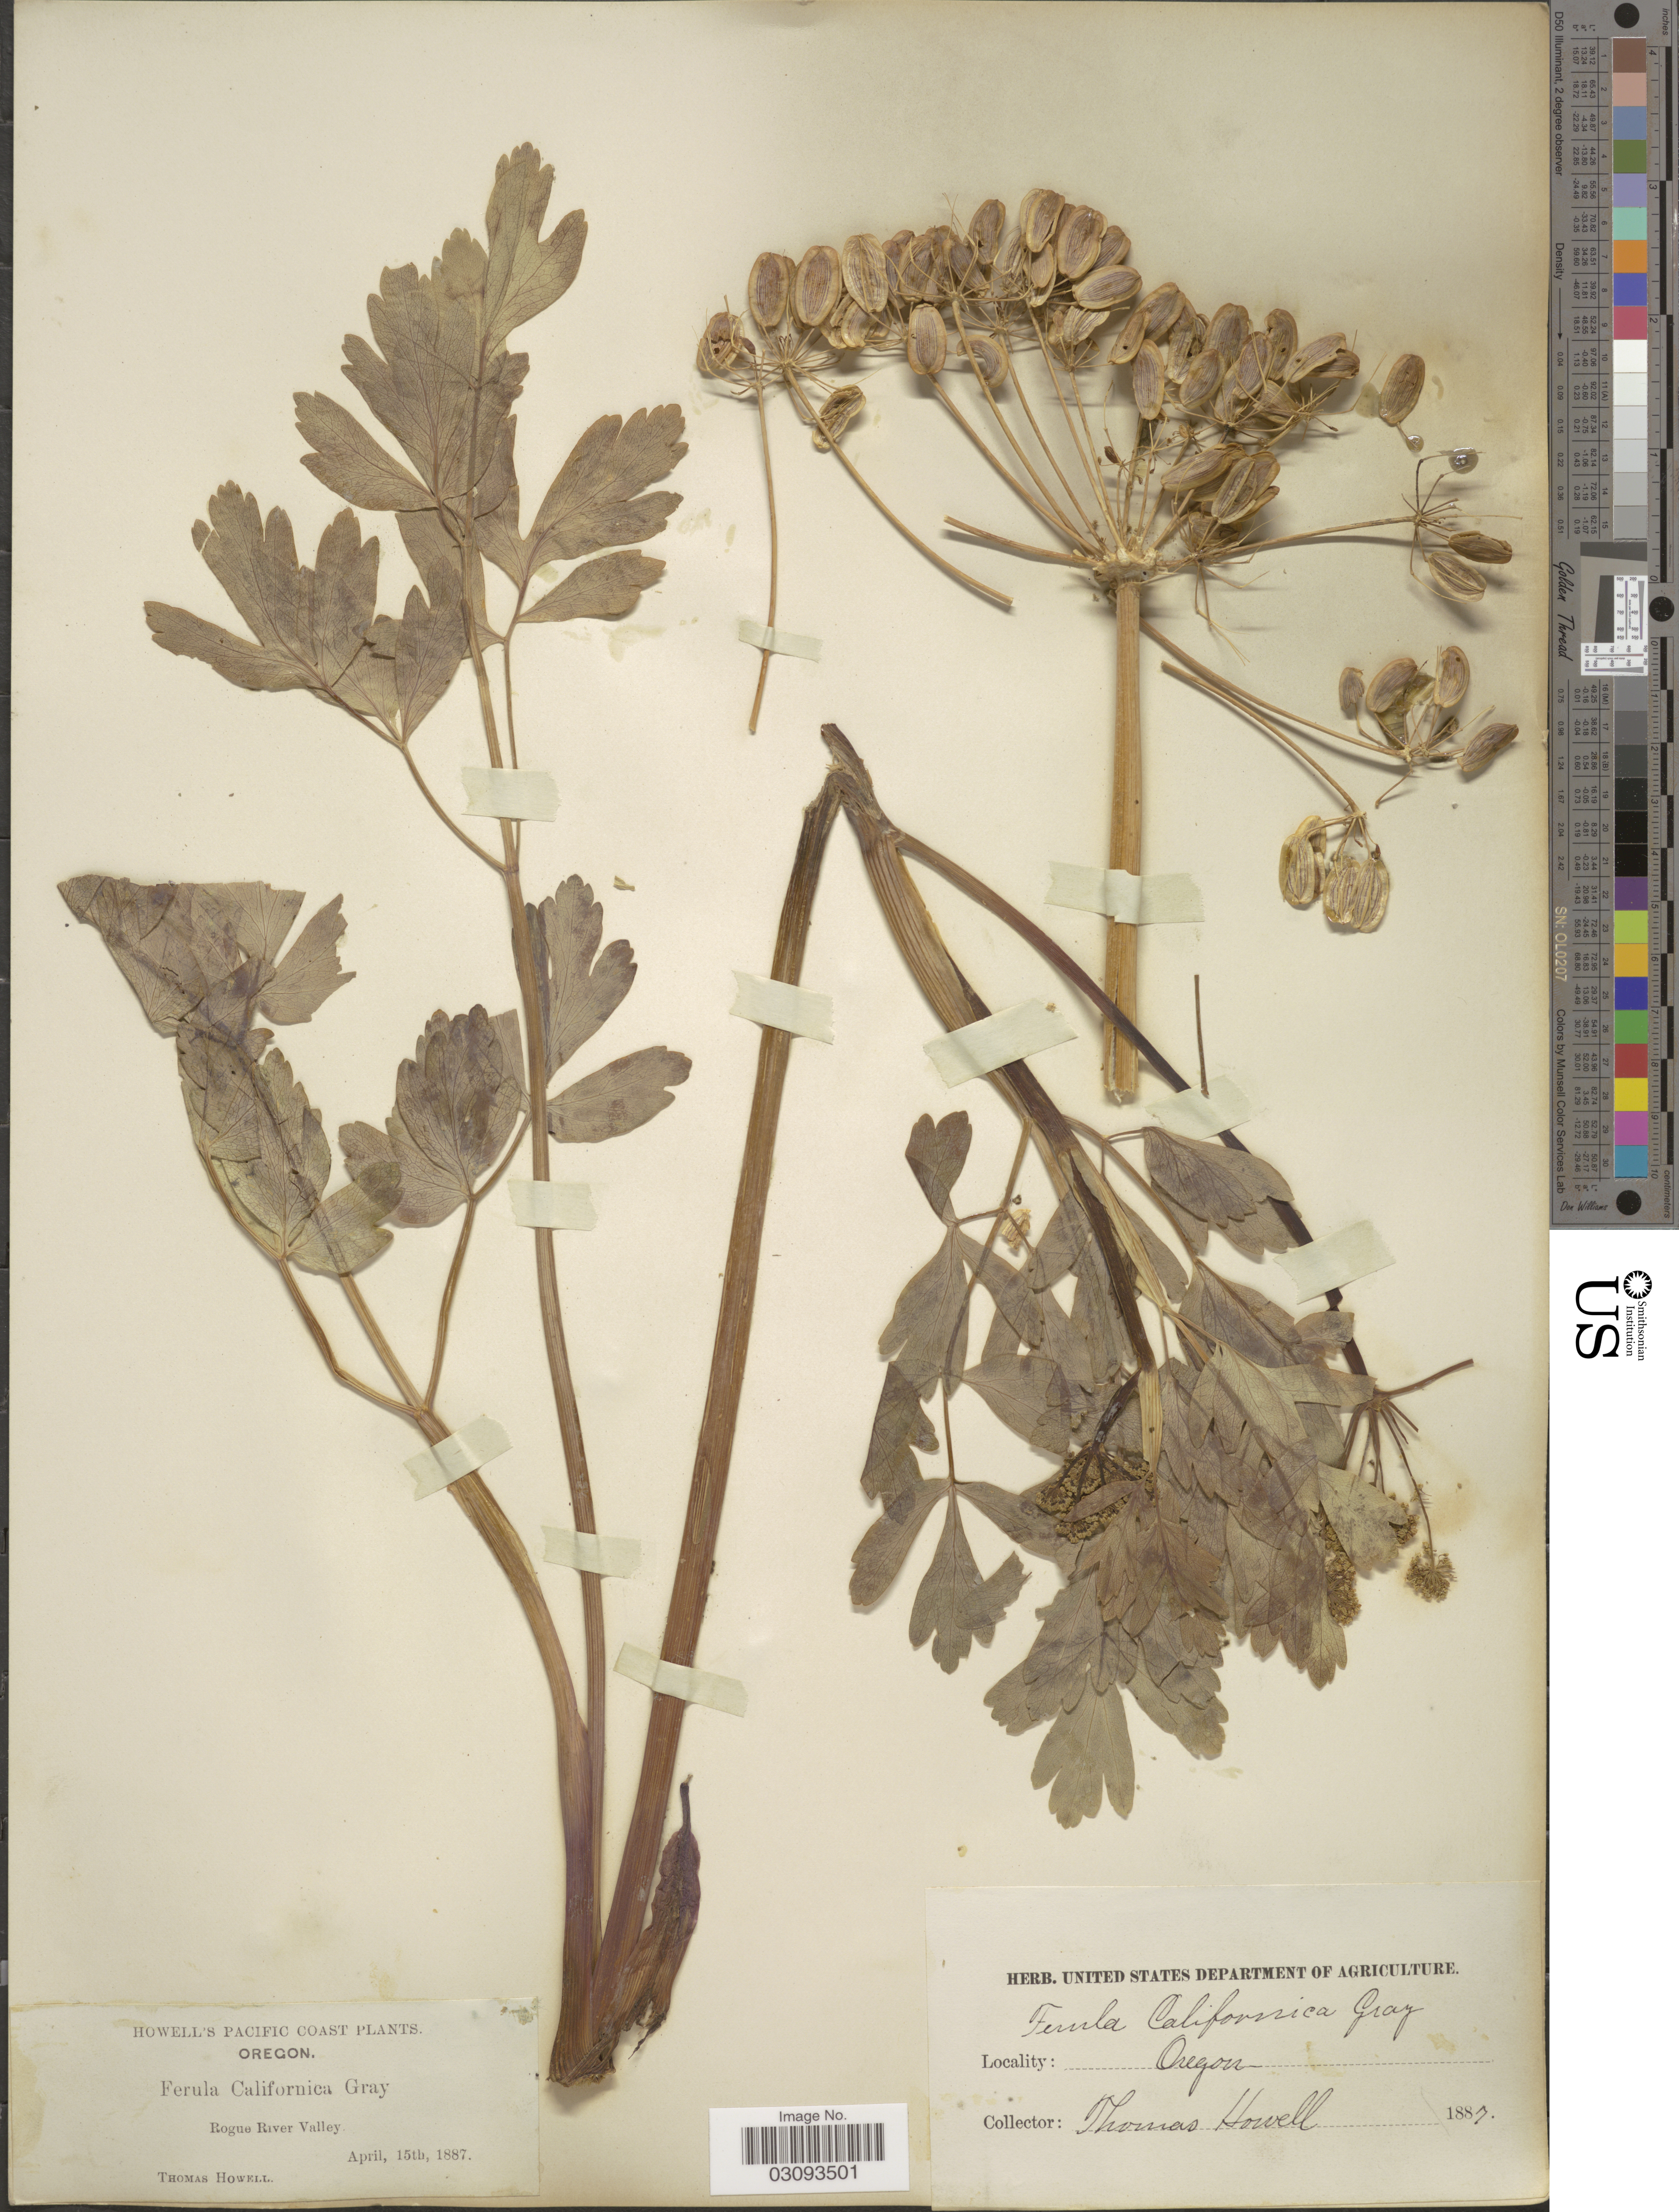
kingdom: Plantae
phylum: Tracheophyta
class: Magnoliopsida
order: Apiales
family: Apiaceae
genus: Lomatium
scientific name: Lomatium californicum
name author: (Nutt.) Mathias & Constance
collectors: T. Howell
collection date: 1887-04-15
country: United States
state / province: Oregon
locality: Pacific Coast. Rogue River Valley.